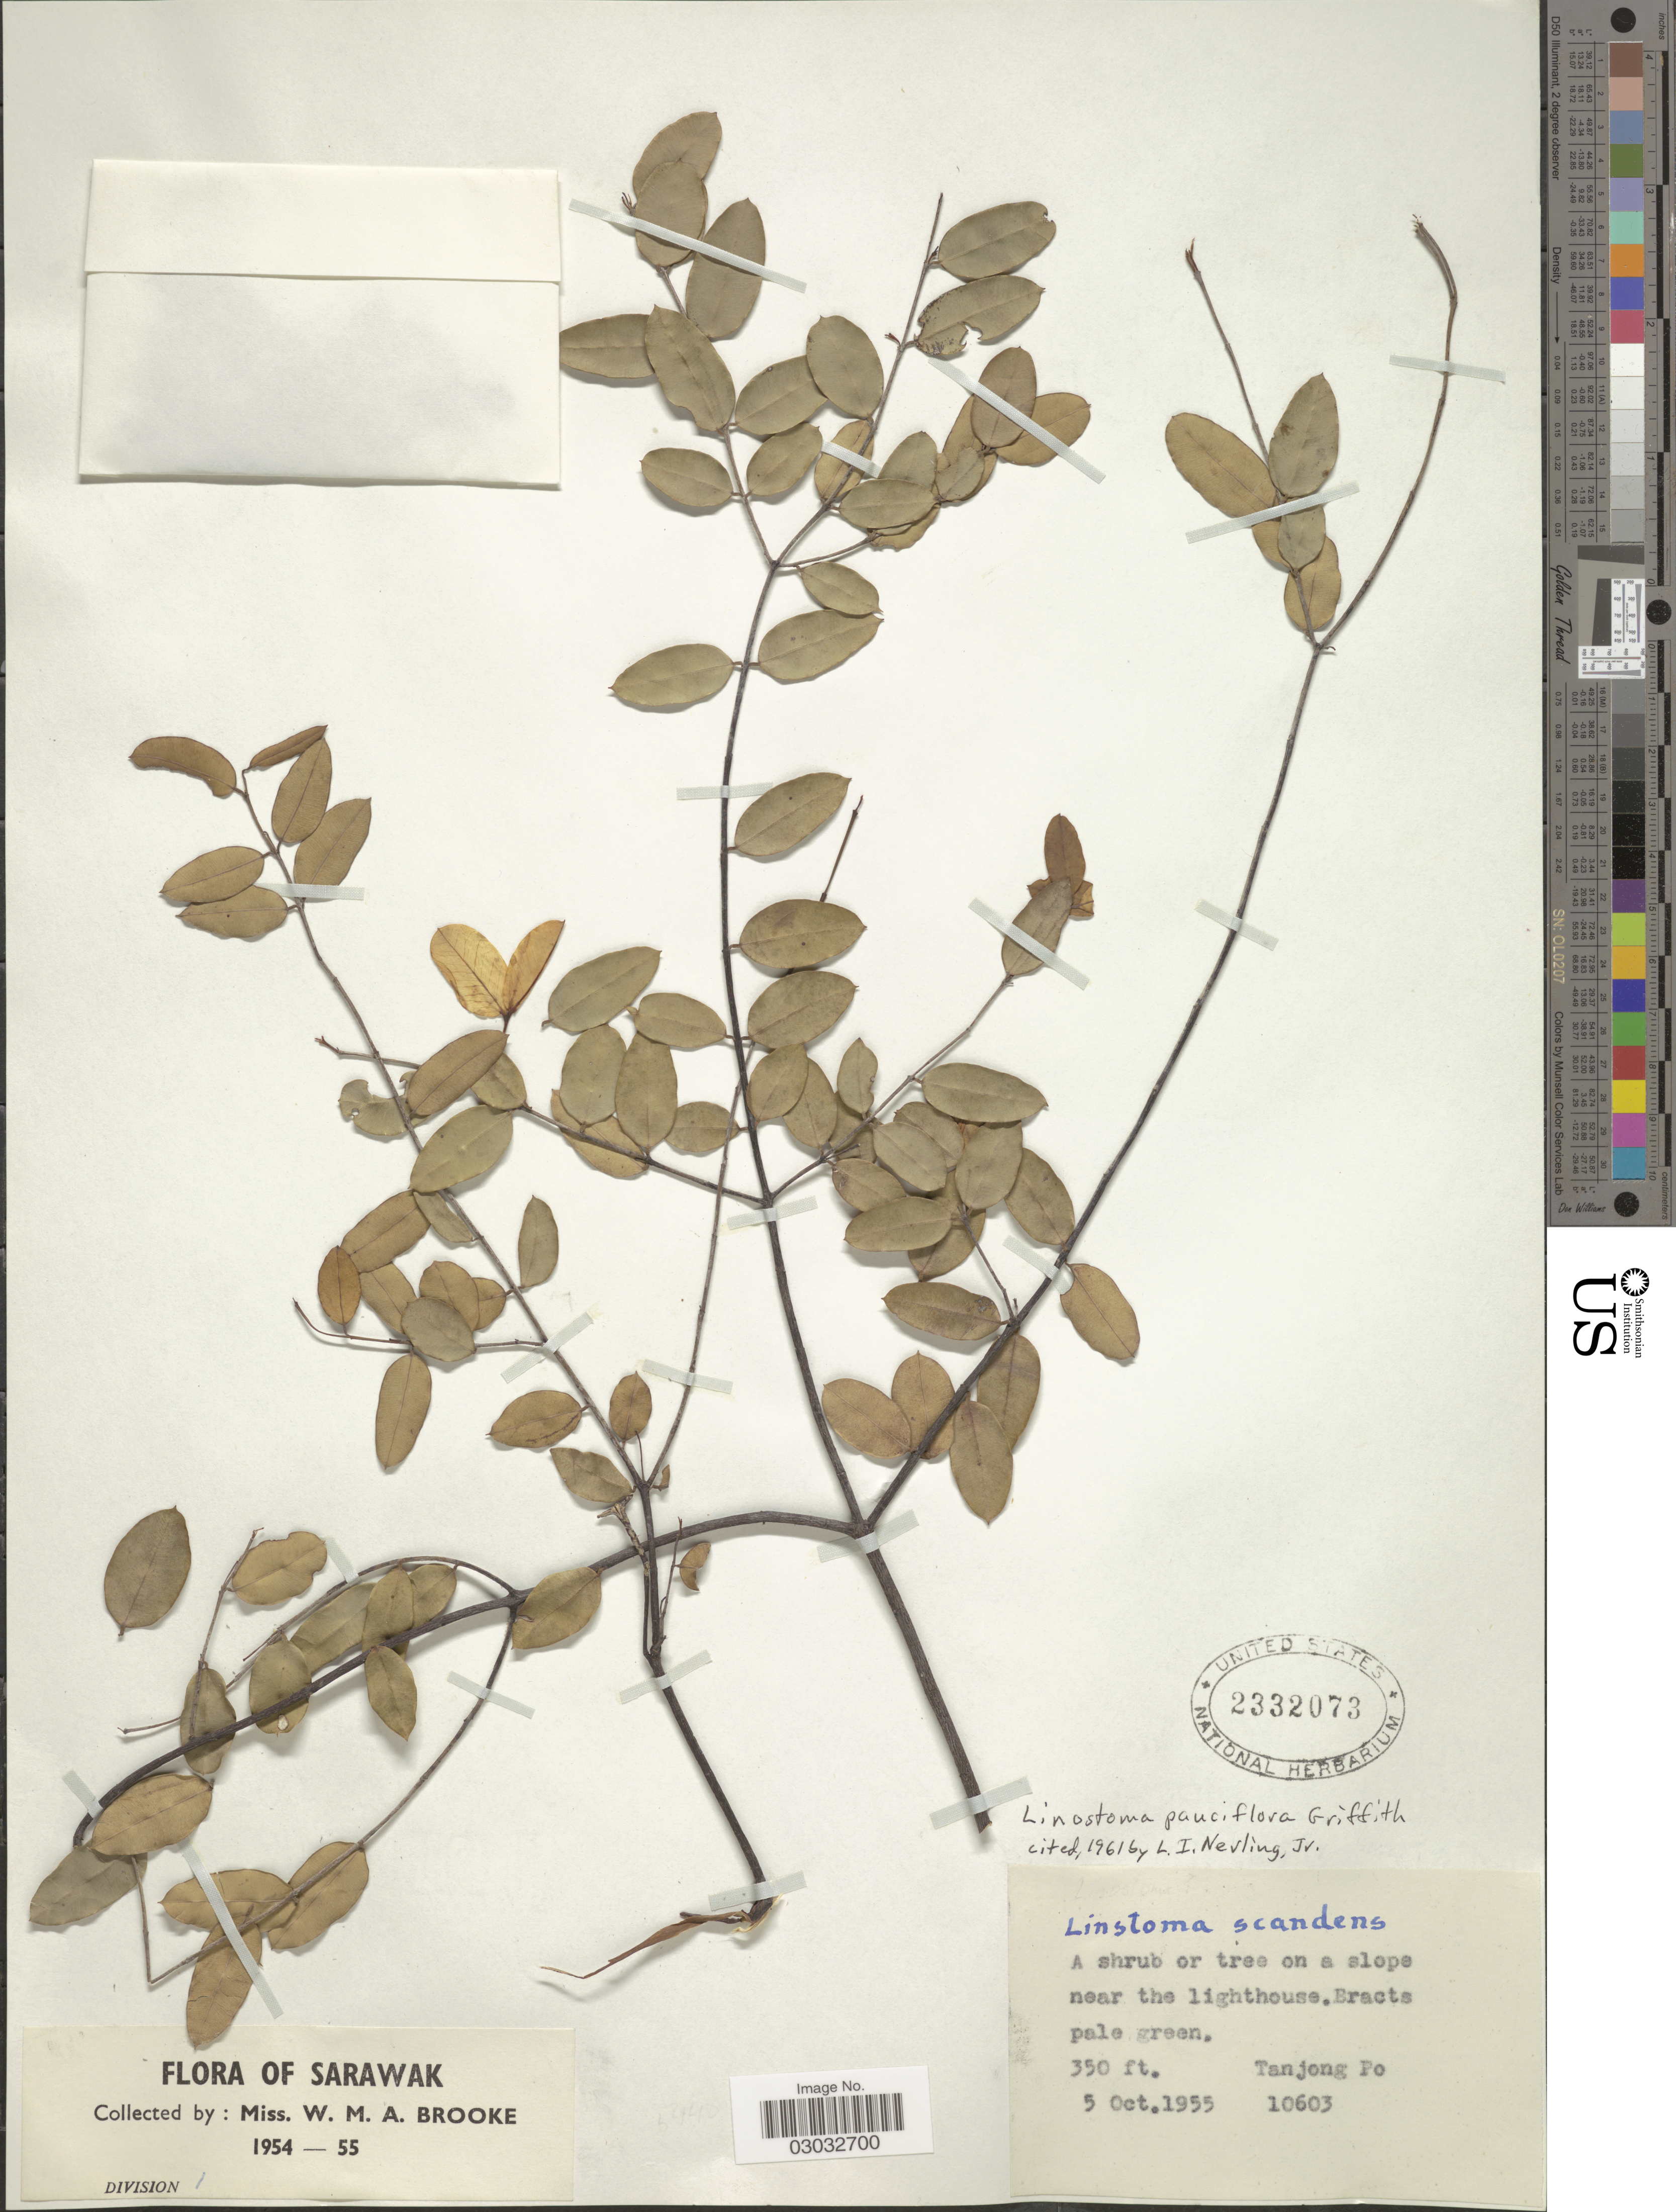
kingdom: Plantae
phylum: Tracheophyta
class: Magnoliopsida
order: Malvales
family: Thymelaeaceae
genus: Linostoma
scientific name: Linostoma pauciflorum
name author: Griff.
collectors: W. Brooke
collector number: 10603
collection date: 1955-10-05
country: Malaysia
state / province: Sarawak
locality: Division I. Tanjong Po.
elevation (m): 107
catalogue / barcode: US 2332073